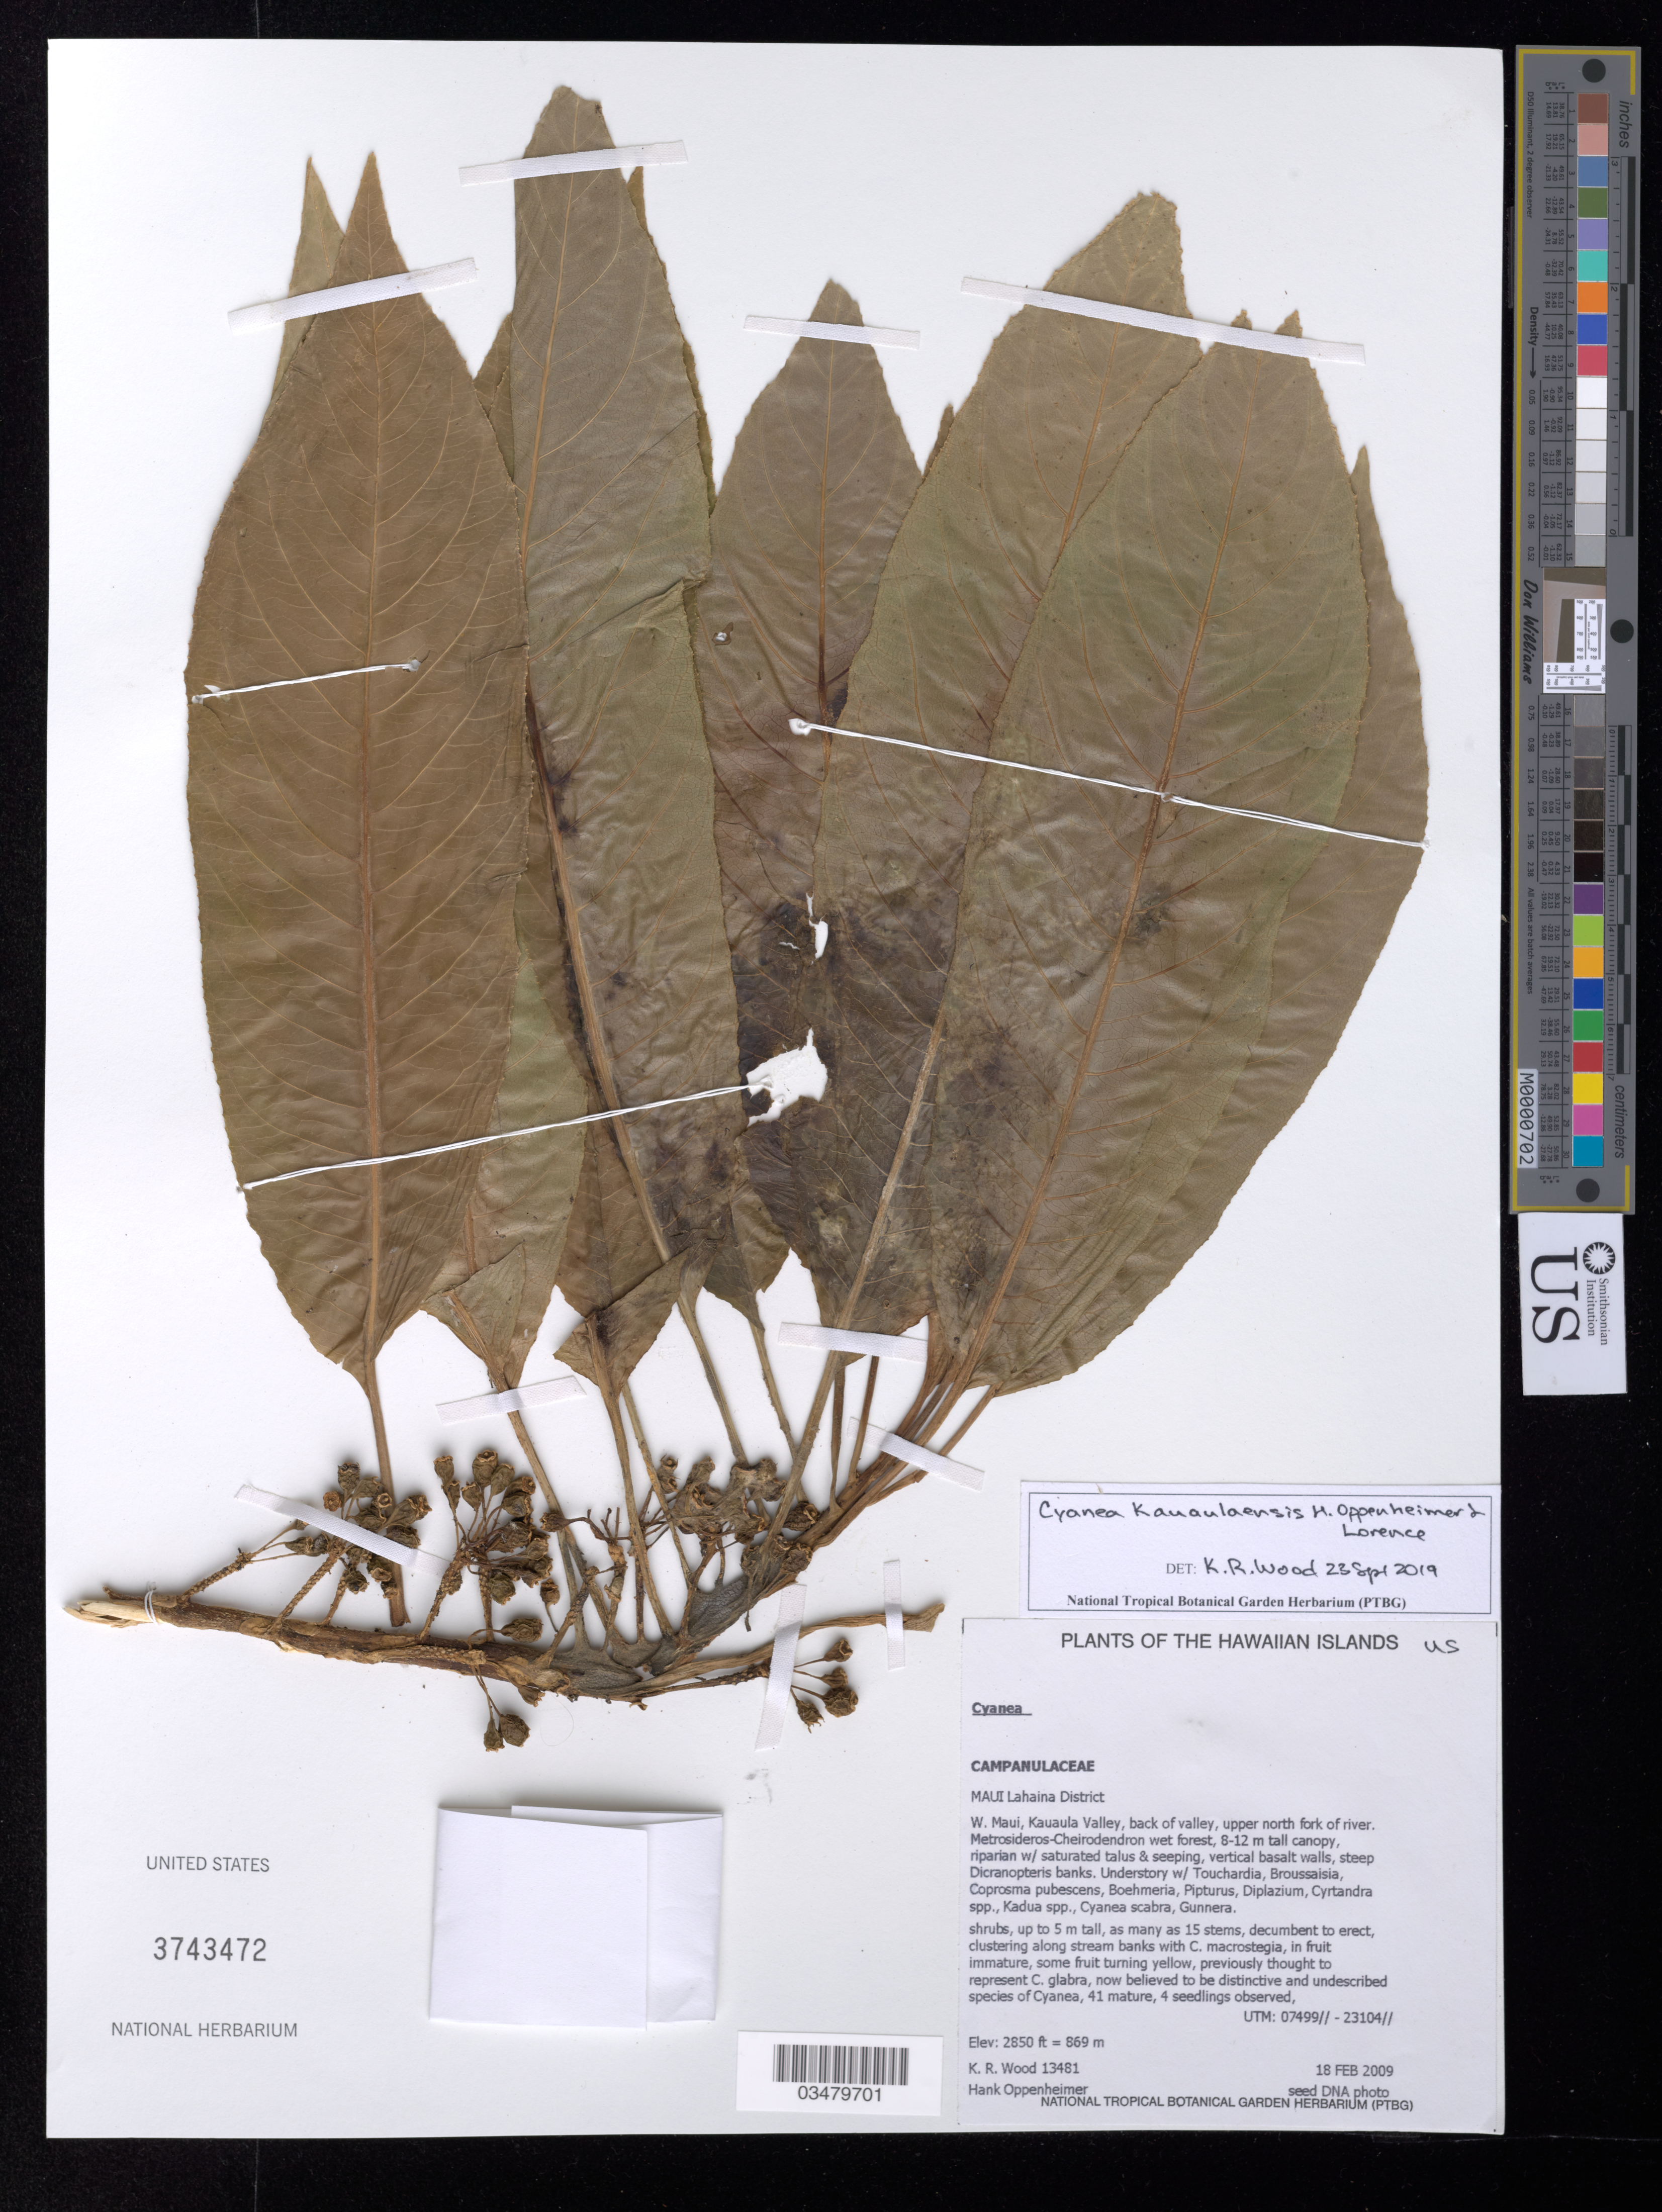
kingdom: Plantae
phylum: Tracheophyta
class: Magnoliopsida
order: Asterales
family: Campanulaceae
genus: Cyanea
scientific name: Cyanea kauaulaensis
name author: H. Oppenh. & Lorence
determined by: Wood, Kenneth R.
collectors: K. R. Wood & H. Oppenheimer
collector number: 13481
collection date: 2009-02-18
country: United States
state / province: Hawaii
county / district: Maui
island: Maui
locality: Lahaina District, W. Maui, Kauaula Valley, back of valley, upper north fork of river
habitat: Wet forest, riparian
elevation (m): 869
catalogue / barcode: US 3743472